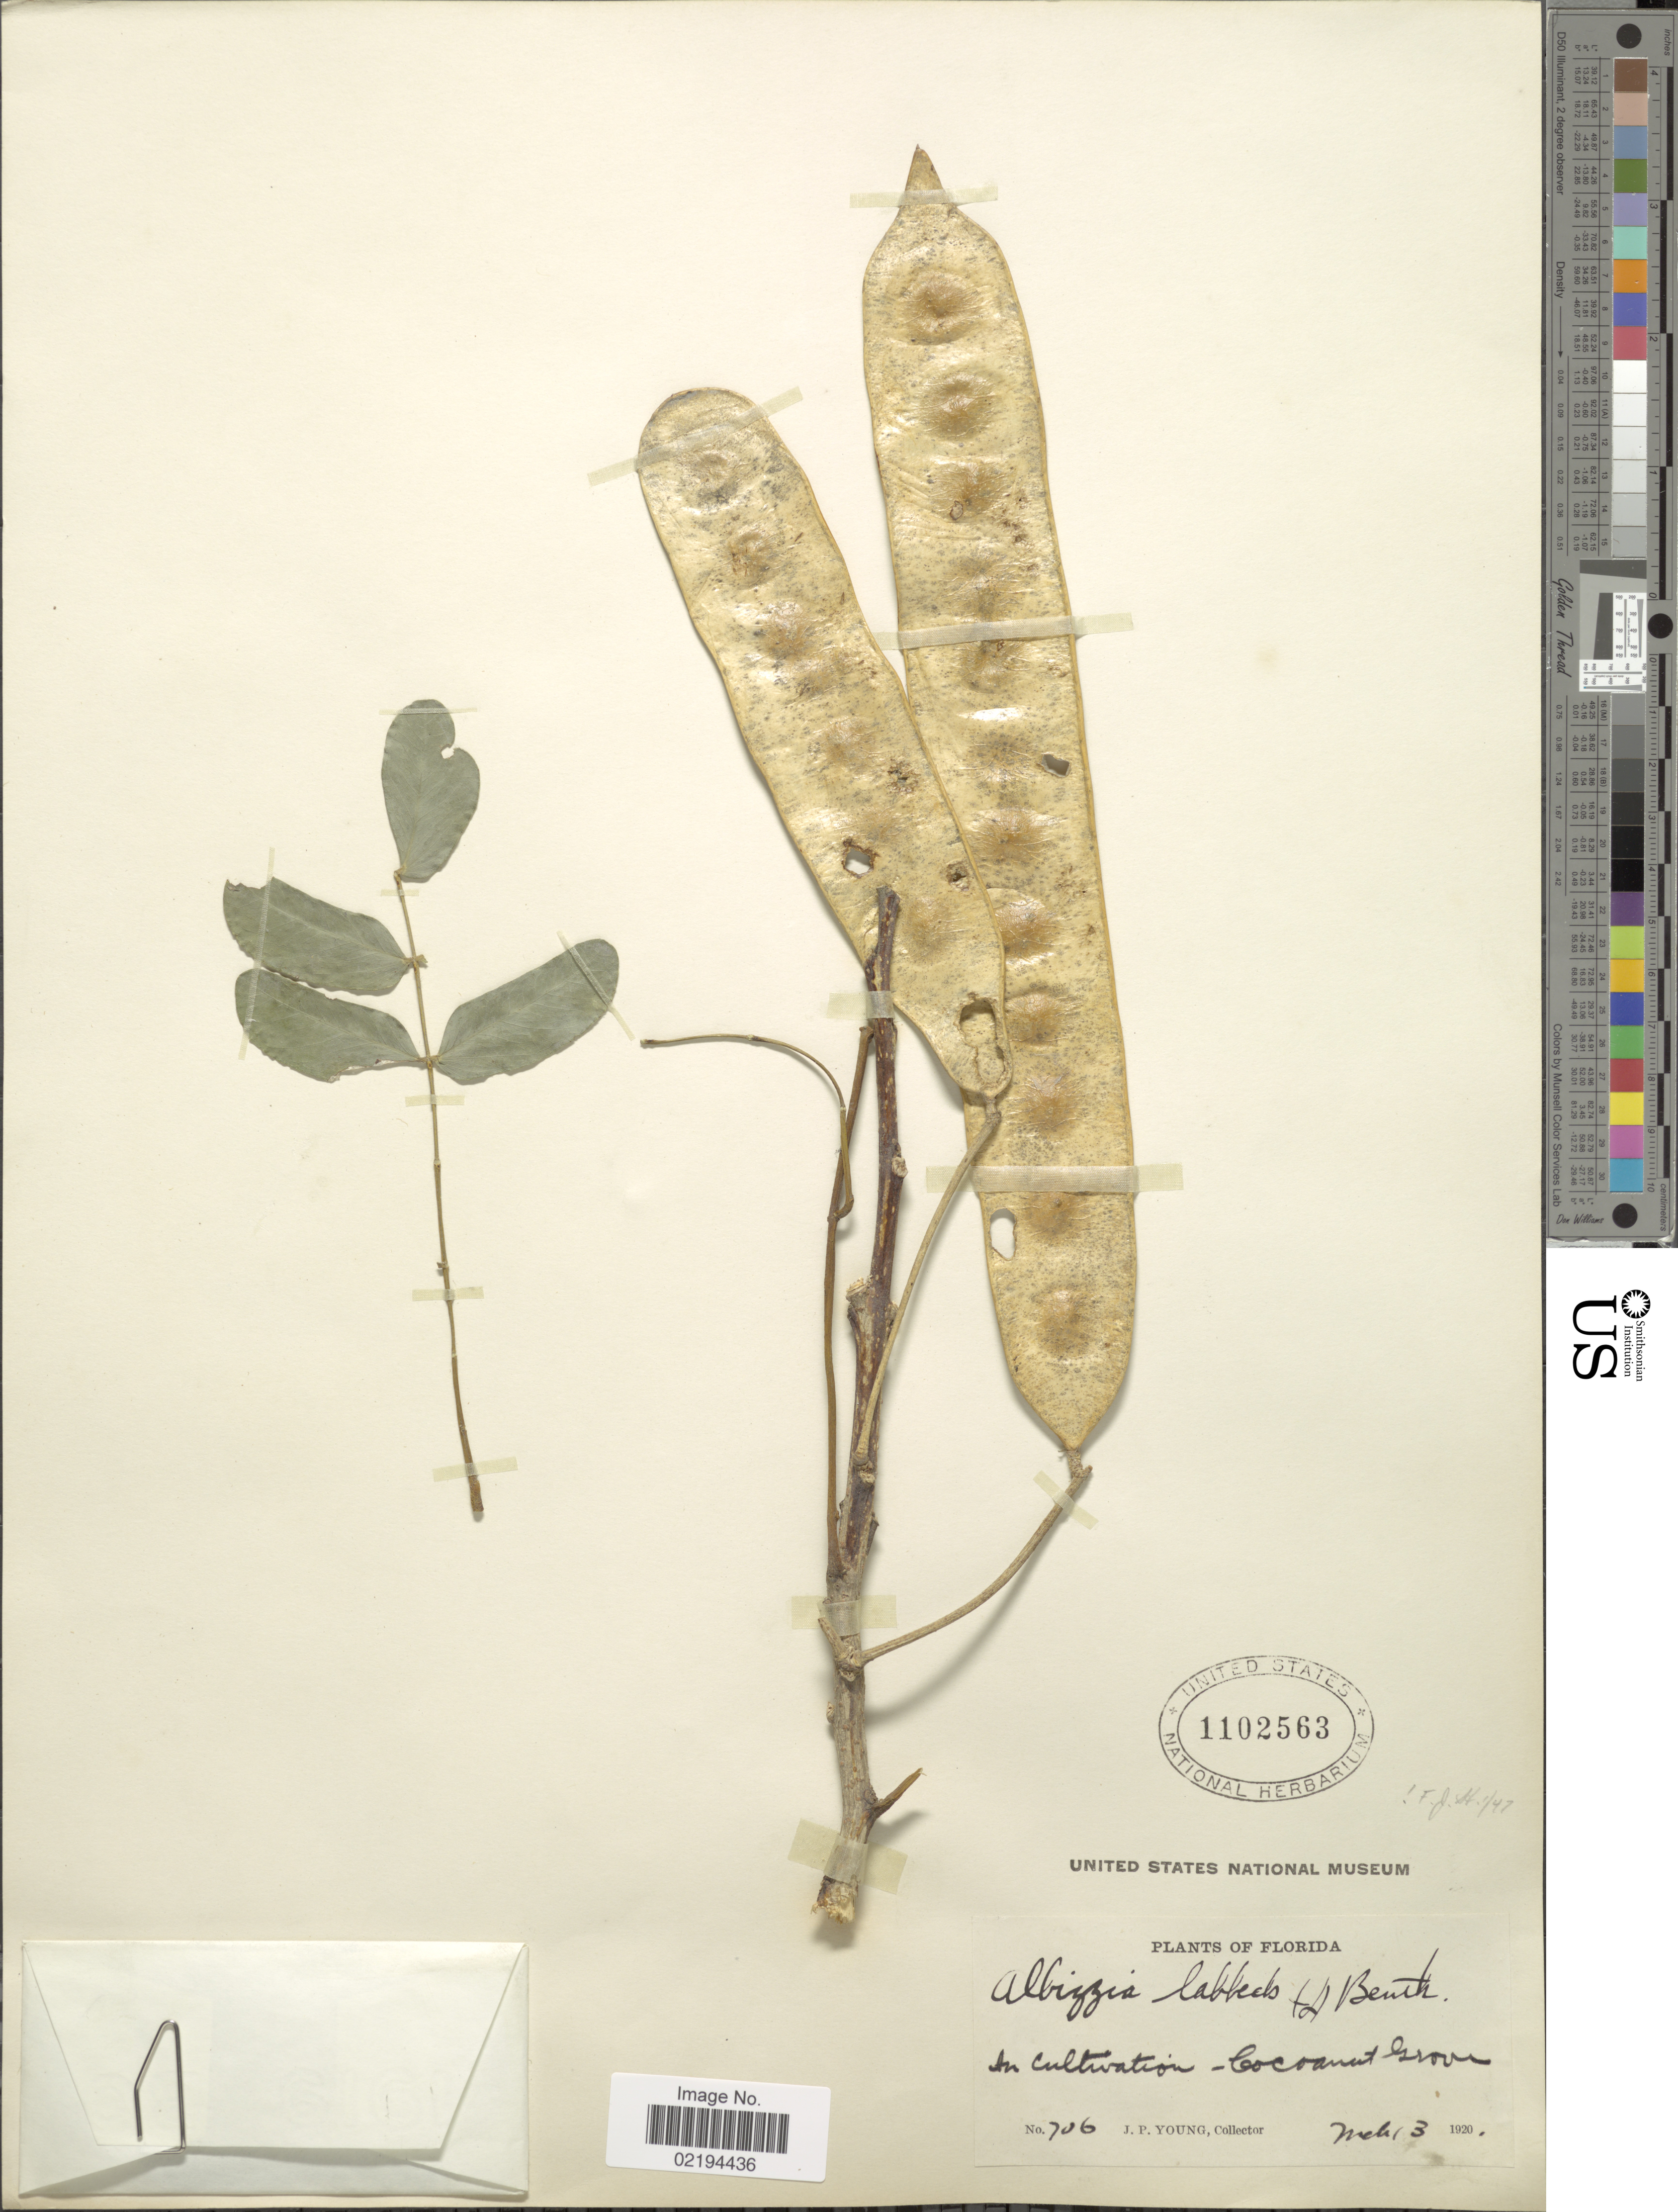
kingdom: Plantae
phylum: Tracheophyta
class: Magnoliopsida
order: Fabales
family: Fabaceae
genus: Albizia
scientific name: Albizia lebbeck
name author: (L.) Benth.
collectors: J. P. Young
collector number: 706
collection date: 1920-03-03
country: United States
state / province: Florida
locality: In cultivation, Cocoanut Grove.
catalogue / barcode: US 1102563